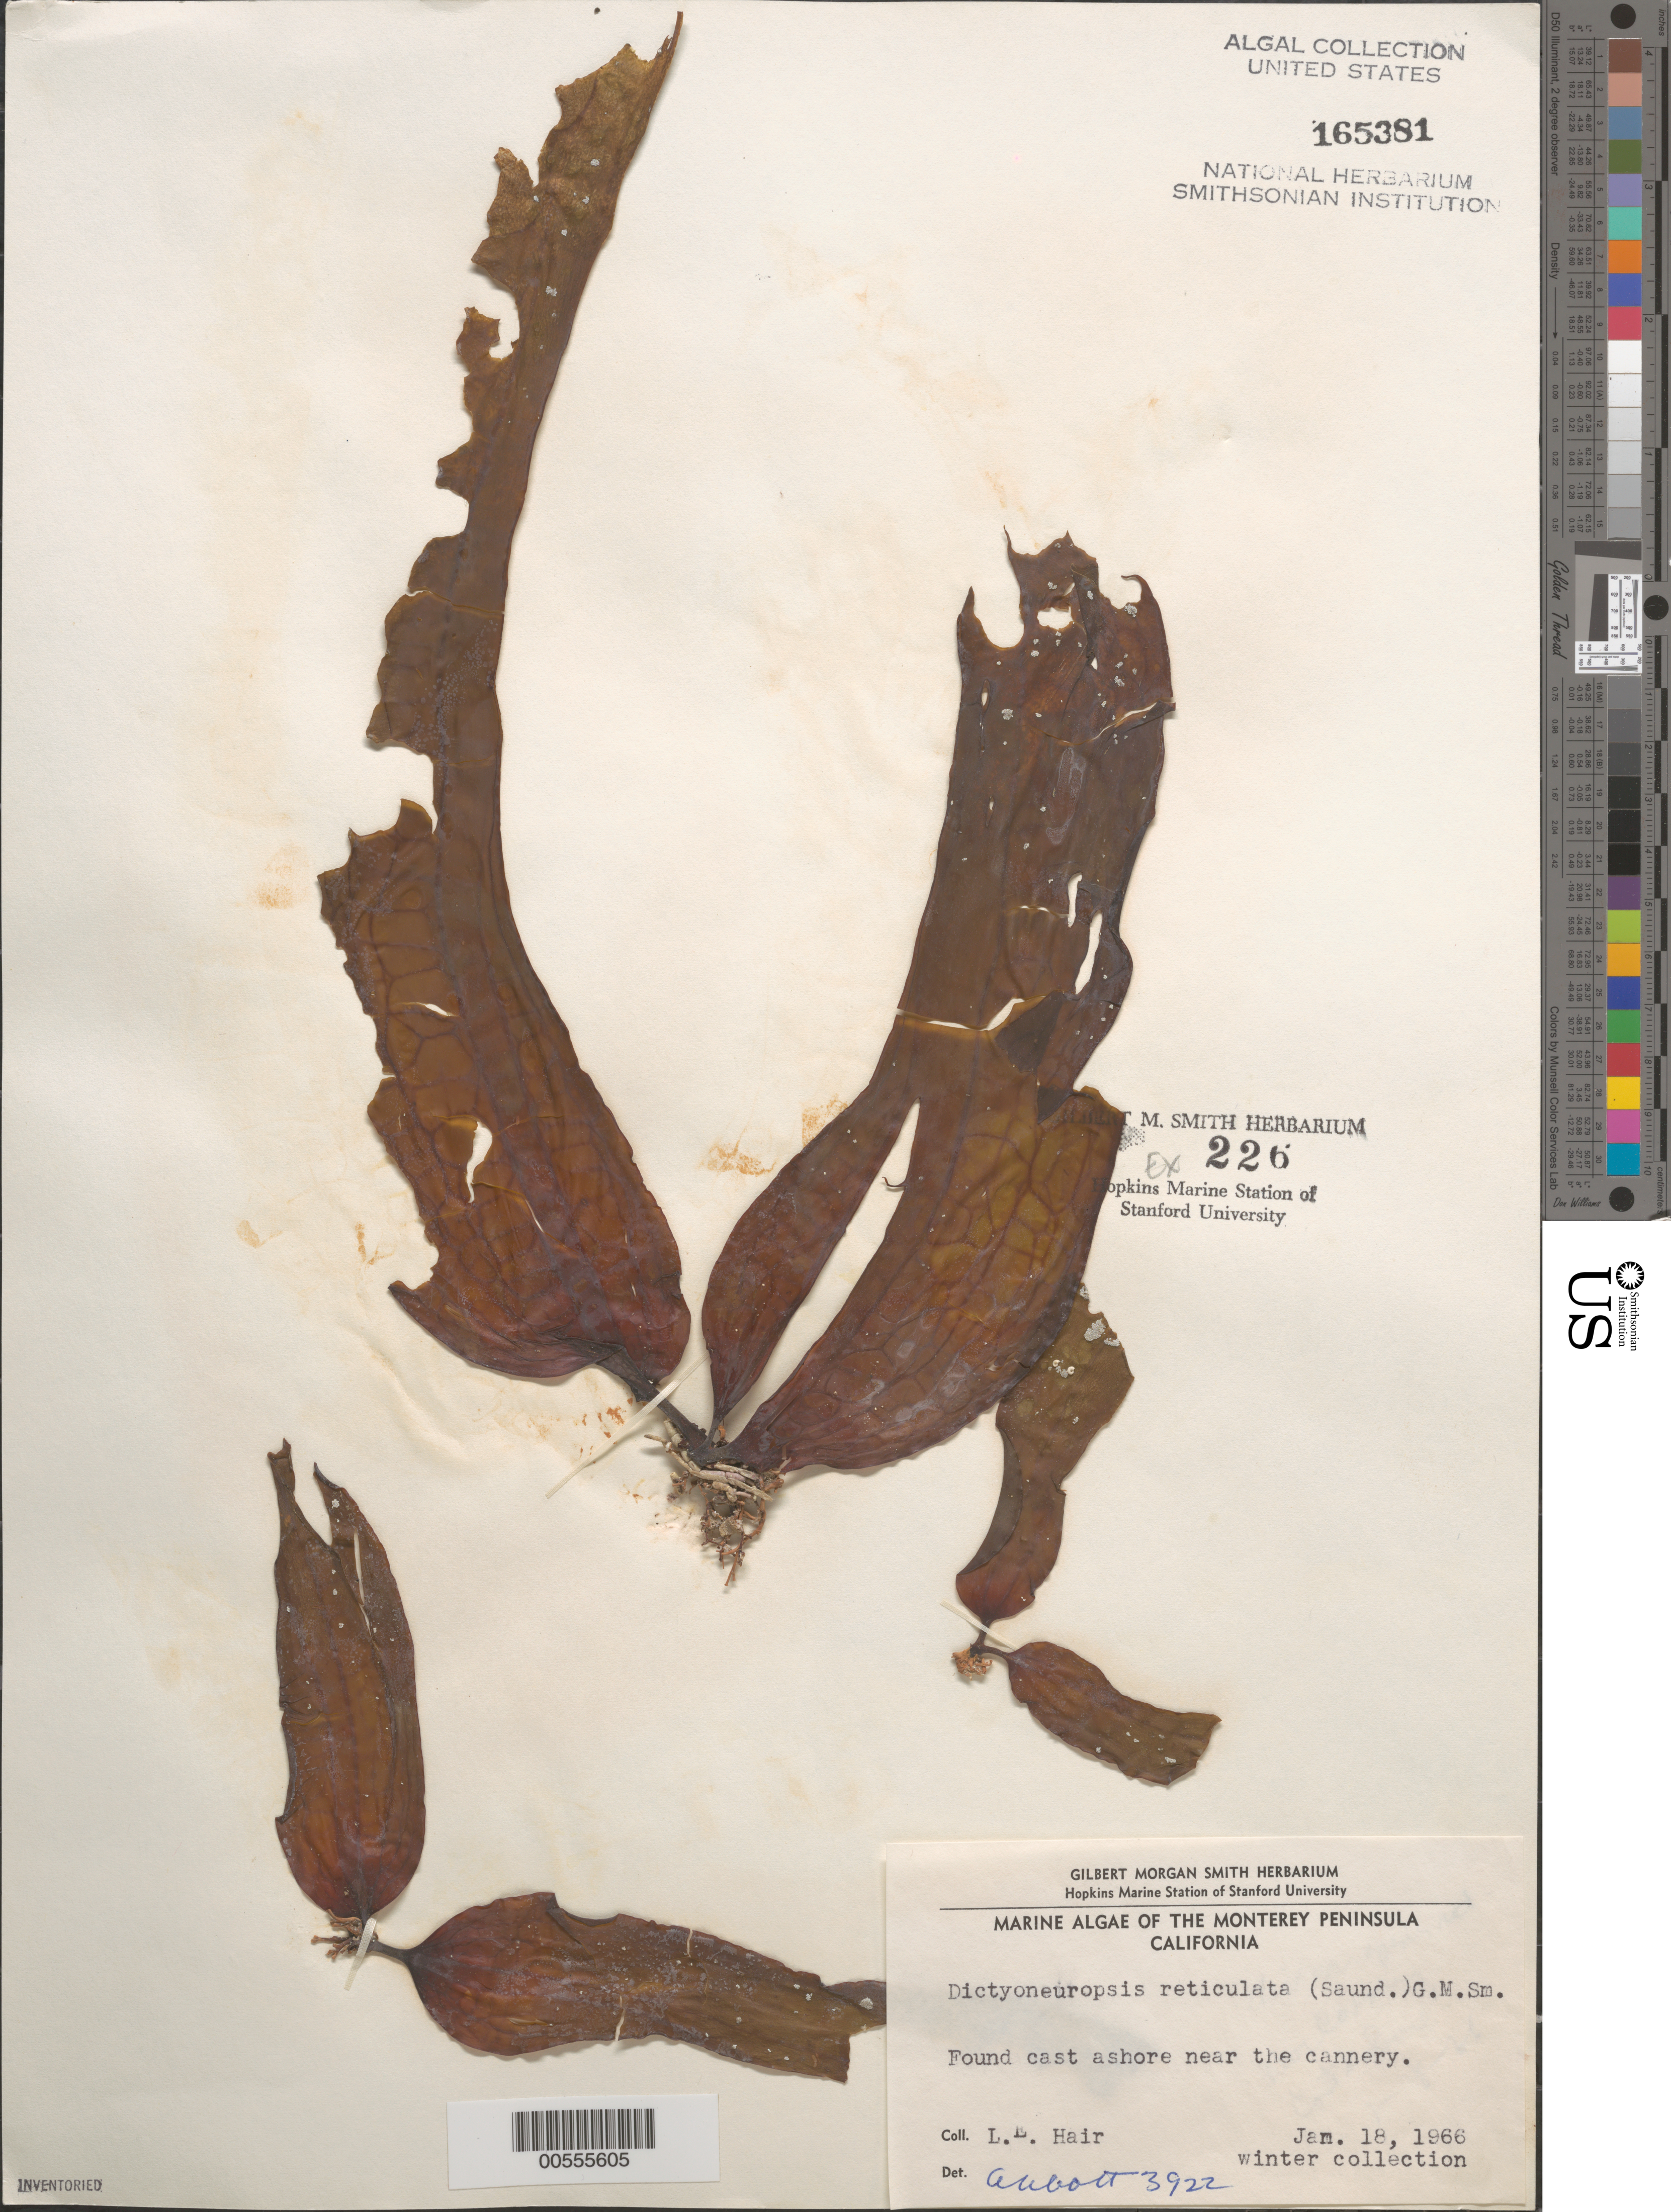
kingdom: Chromista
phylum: Ochrophyta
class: Phaeophyceae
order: Laminariales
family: Costariaceae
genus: Dictyoneurum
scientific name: Dictyoneurum reticulatum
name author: (D.A. Saunders) P.C. Silva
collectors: L. Hair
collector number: IAA 3922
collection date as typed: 18 Jan 1966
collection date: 1966-01-18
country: United States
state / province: California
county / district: Monterey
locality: Near cannery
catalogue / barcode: US 165381